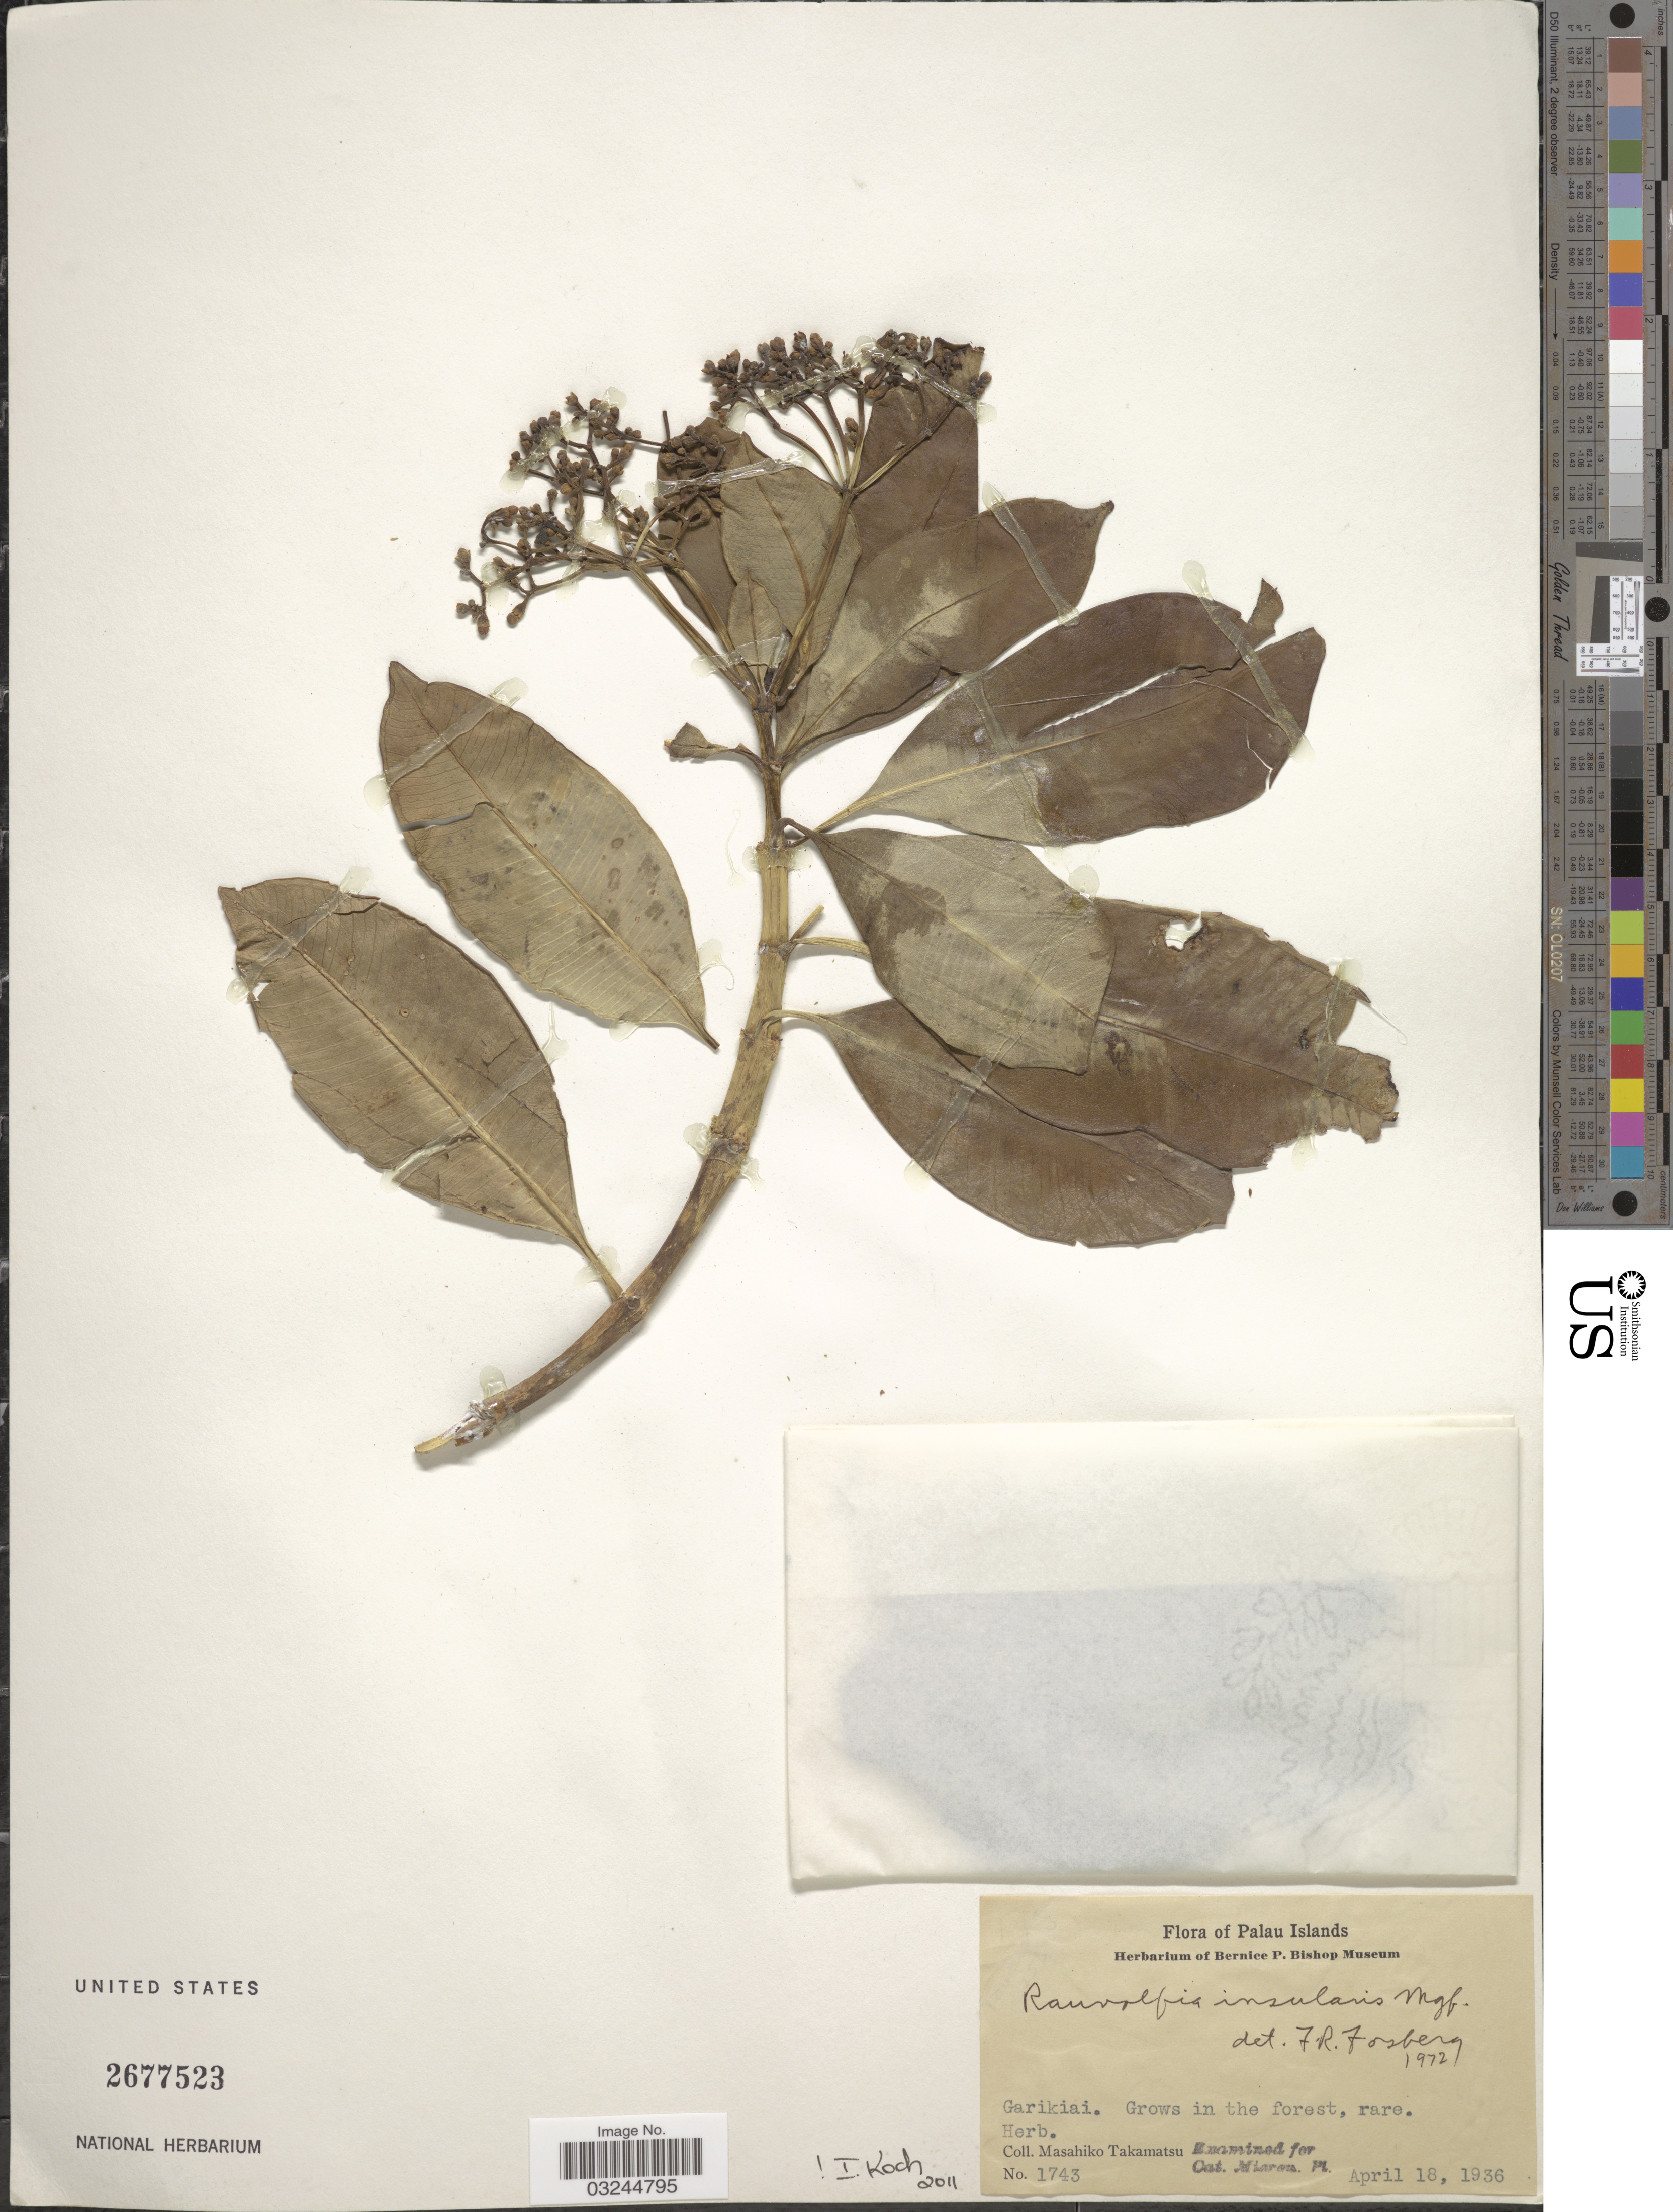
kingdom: Plantae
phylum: Tracheophyta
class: Magnoliopsida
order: Gentianales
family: Apocynaceae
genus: Rauvolfia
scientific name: Rauvolfia insularis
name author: Markgr.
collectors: M. Takamatsu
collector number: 1743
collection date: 1936-04-18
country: Palau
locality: Palau Islands. Garikiai.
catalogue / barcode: US 2677523